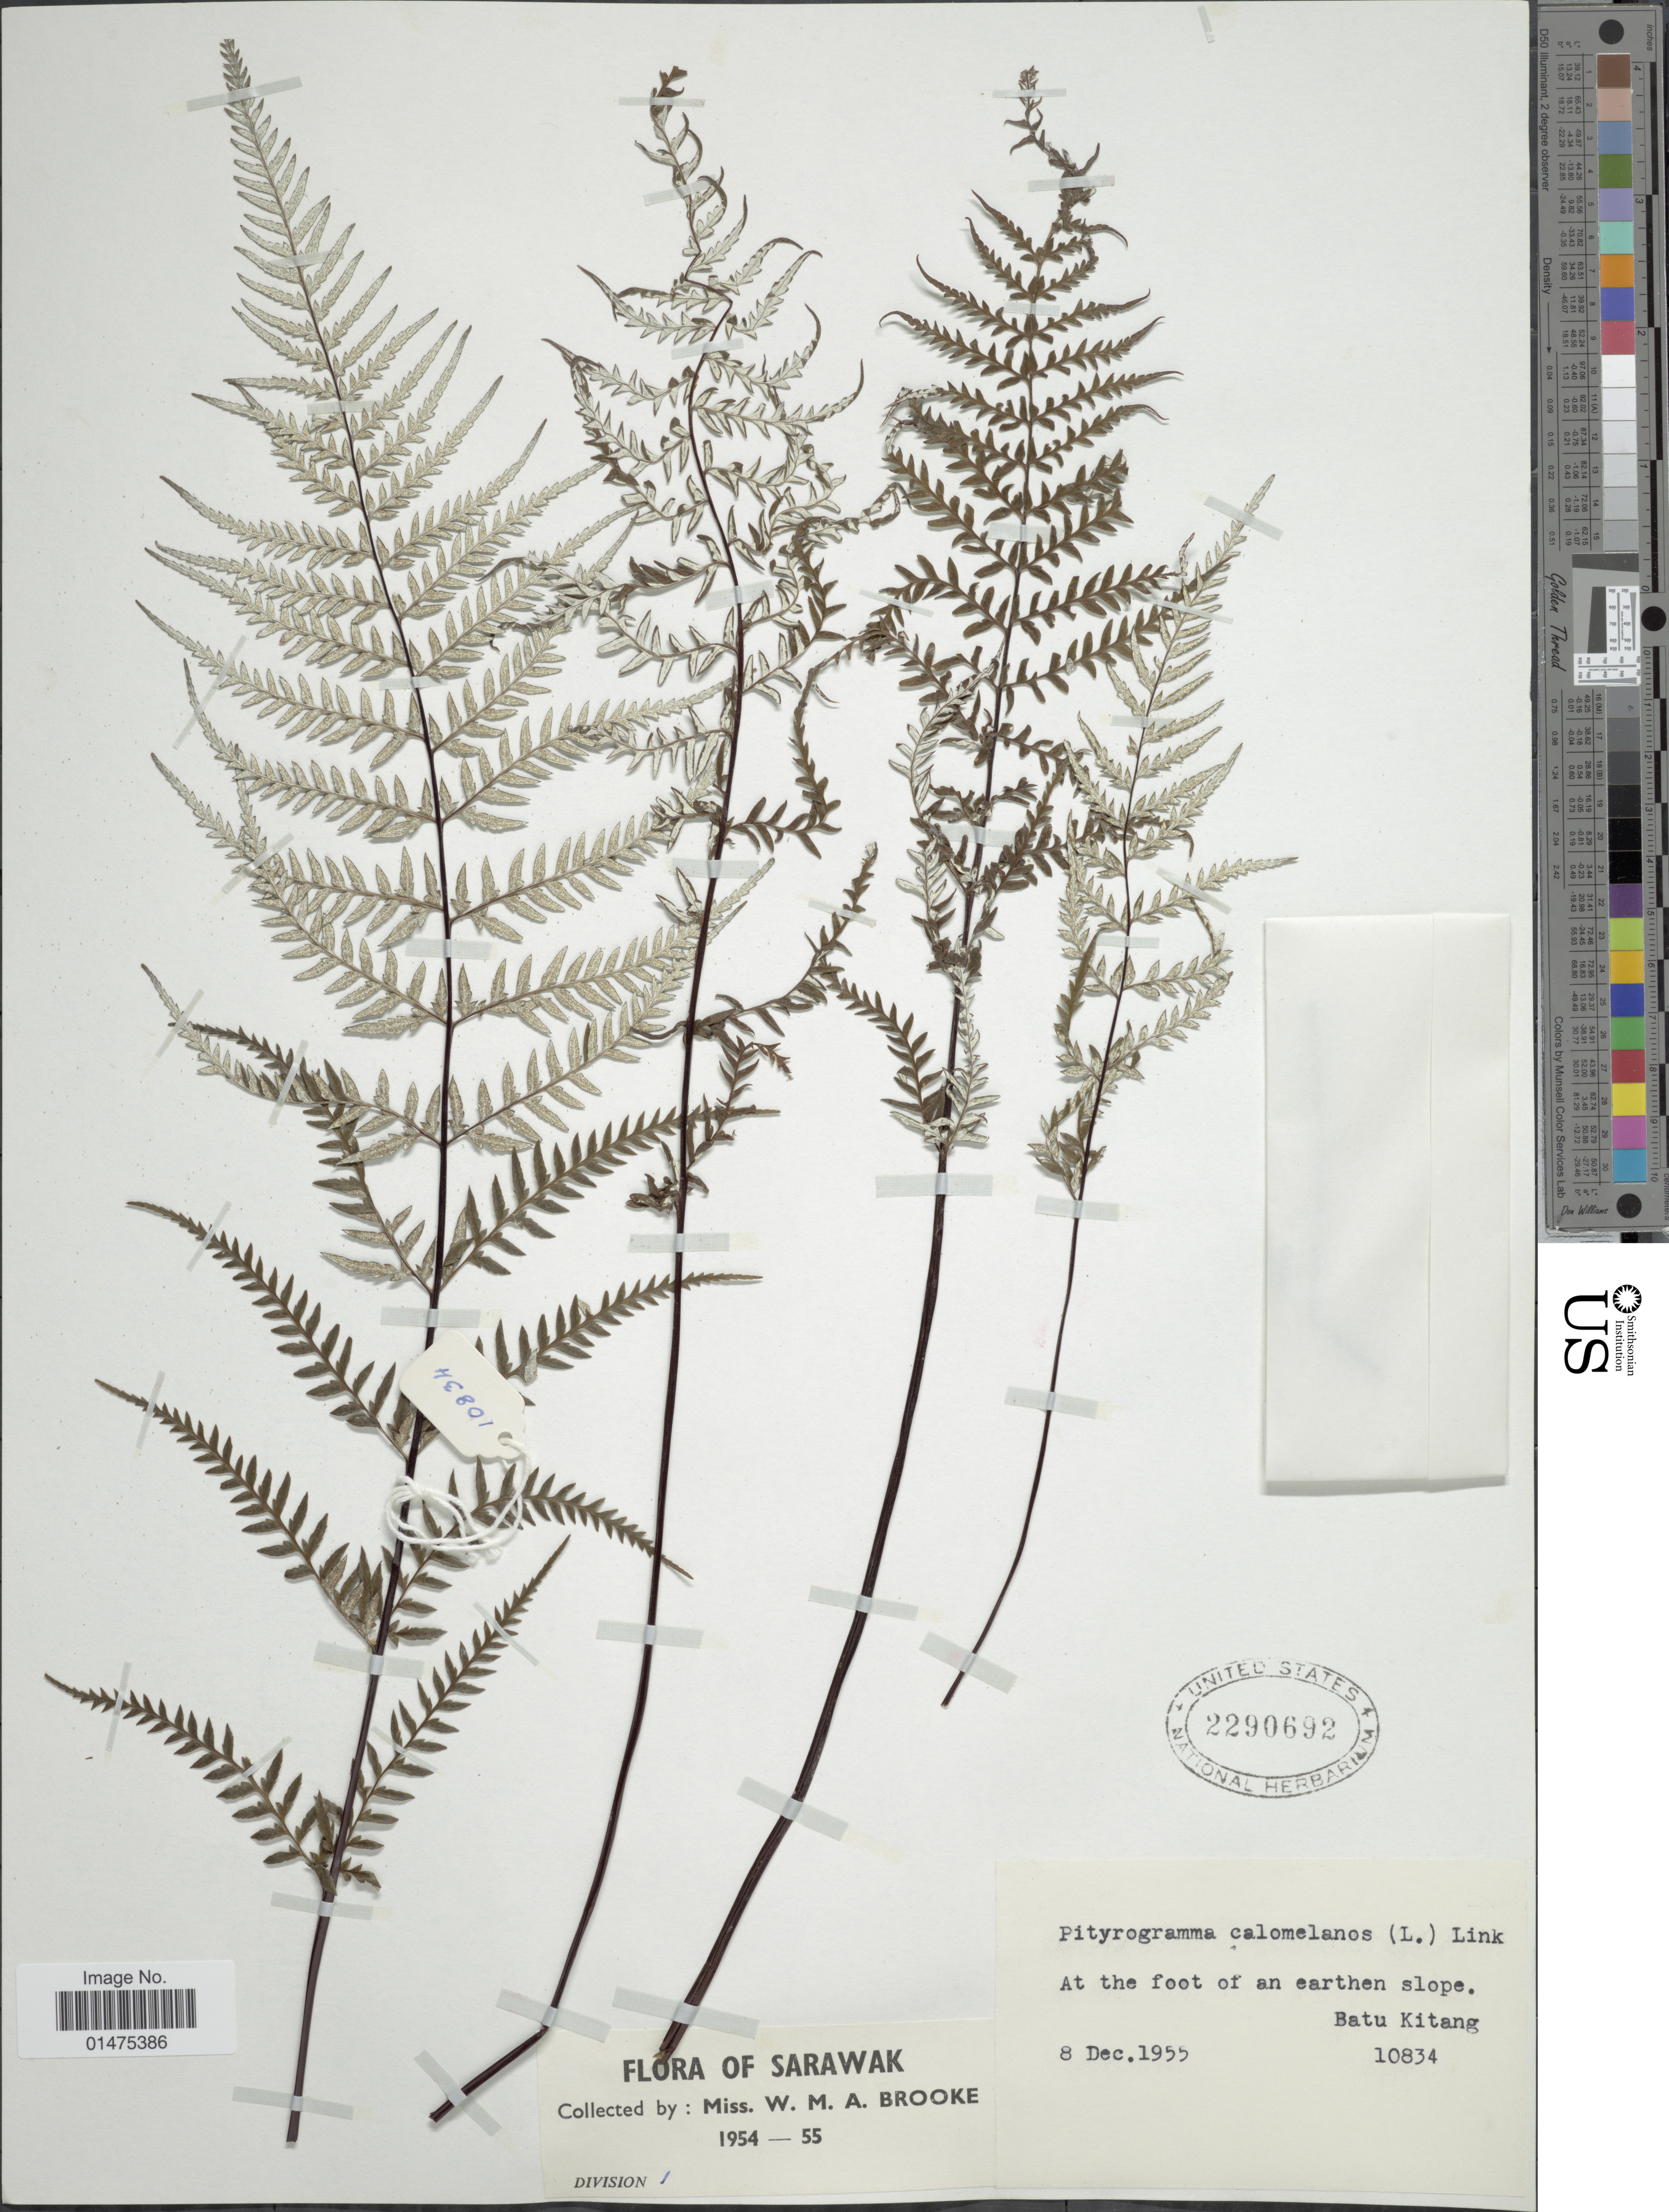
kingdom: Plantae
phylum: Tracheophyta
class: Polypodiopsida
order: Polypodiales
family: Pteridaceae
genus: Pityrogramma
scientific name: Pityrogramma calomelanos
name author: (L.) Link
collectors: W. Brooke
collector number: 10834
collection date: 1955-12-08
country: Malaysia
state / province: Sarawak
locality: Batu Kitang, At the foot of an earthen slope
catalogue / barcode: US 2290692